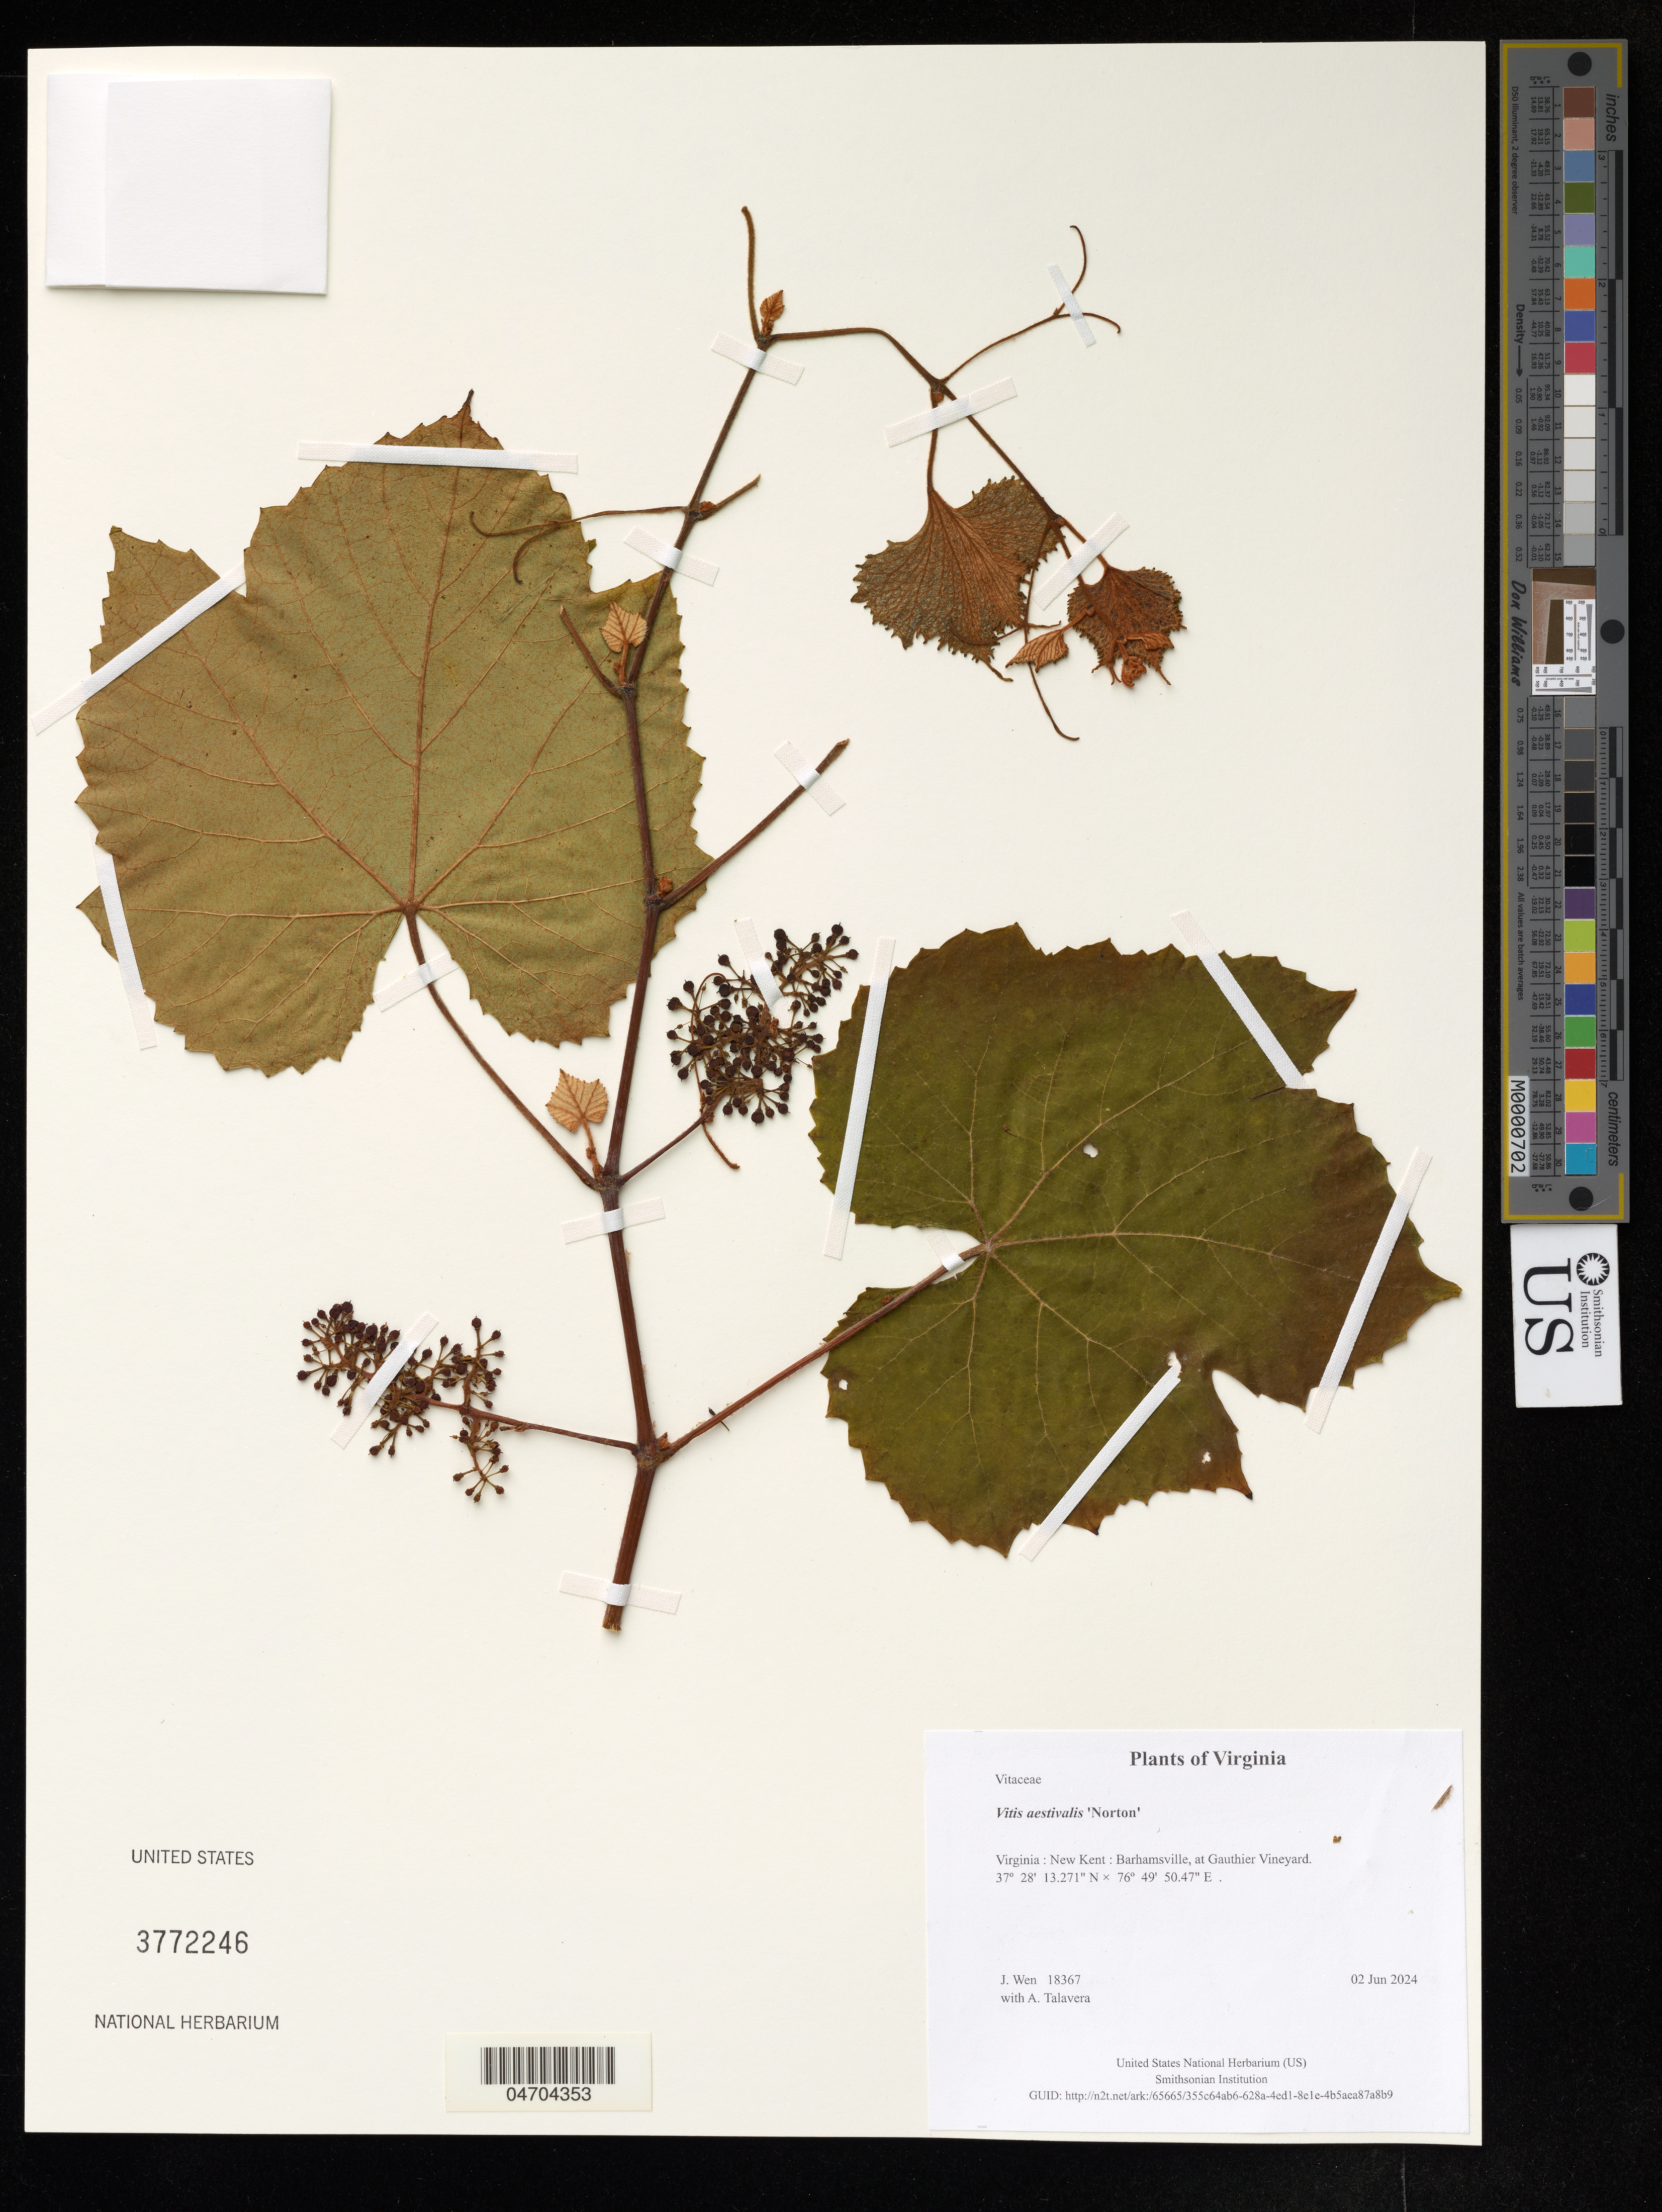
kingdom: Plantae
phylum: Tracheophyta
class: Magnoliopsida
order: Vitales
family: Vitaceae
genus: Vitis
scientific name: Vitis aestivalis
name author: Michx.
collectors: J. Wen & A. Talavera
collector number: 18367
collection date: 2024-06-02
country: United States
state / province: Virginia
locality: New Kent: Barhamsville, at Gauthier Vineyard.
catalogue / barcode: US 3772246